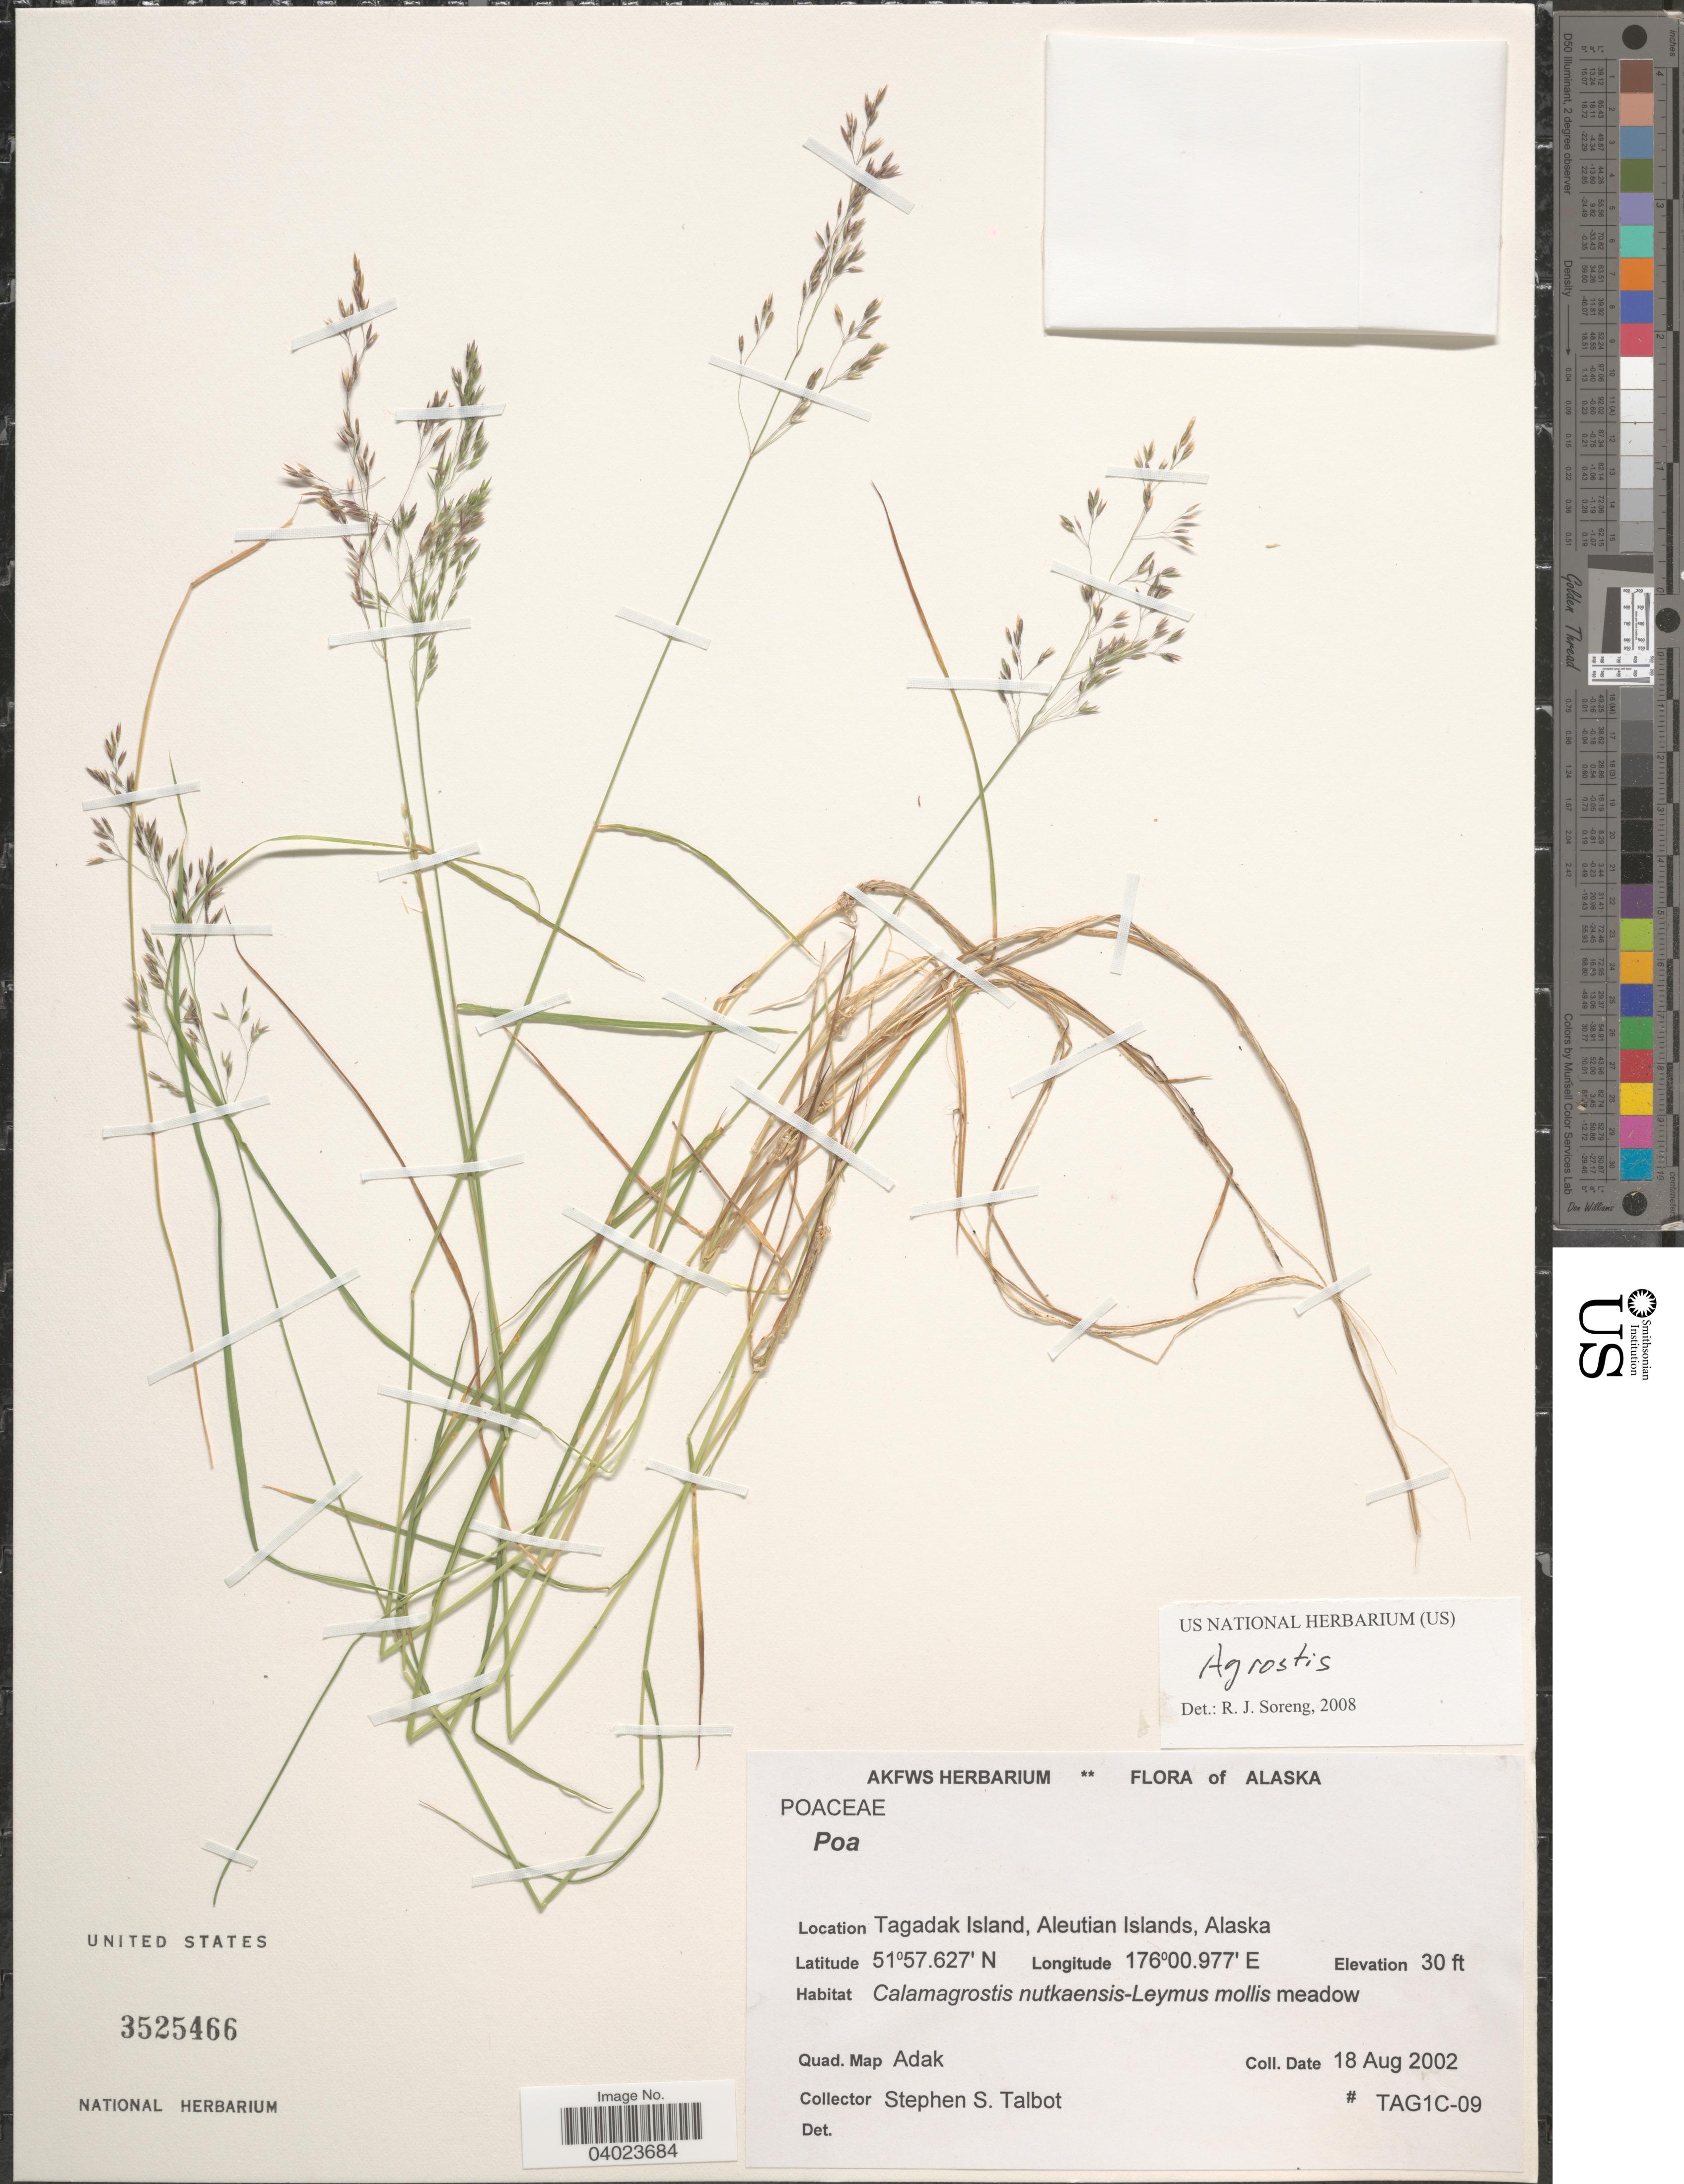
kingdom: Plantae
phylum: Tracheophyta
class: Liliopsida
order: Poales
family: Poaceae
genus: Agrostis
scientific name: Agrostis sp.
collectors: S. S. Talbot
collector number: TAG1C-09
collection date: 2002-08-18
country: United States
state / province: Alaska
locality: Tagadak Island, Aleutian Islands. Quad. Map. Adak.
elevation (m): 9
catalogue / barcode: US 3525466